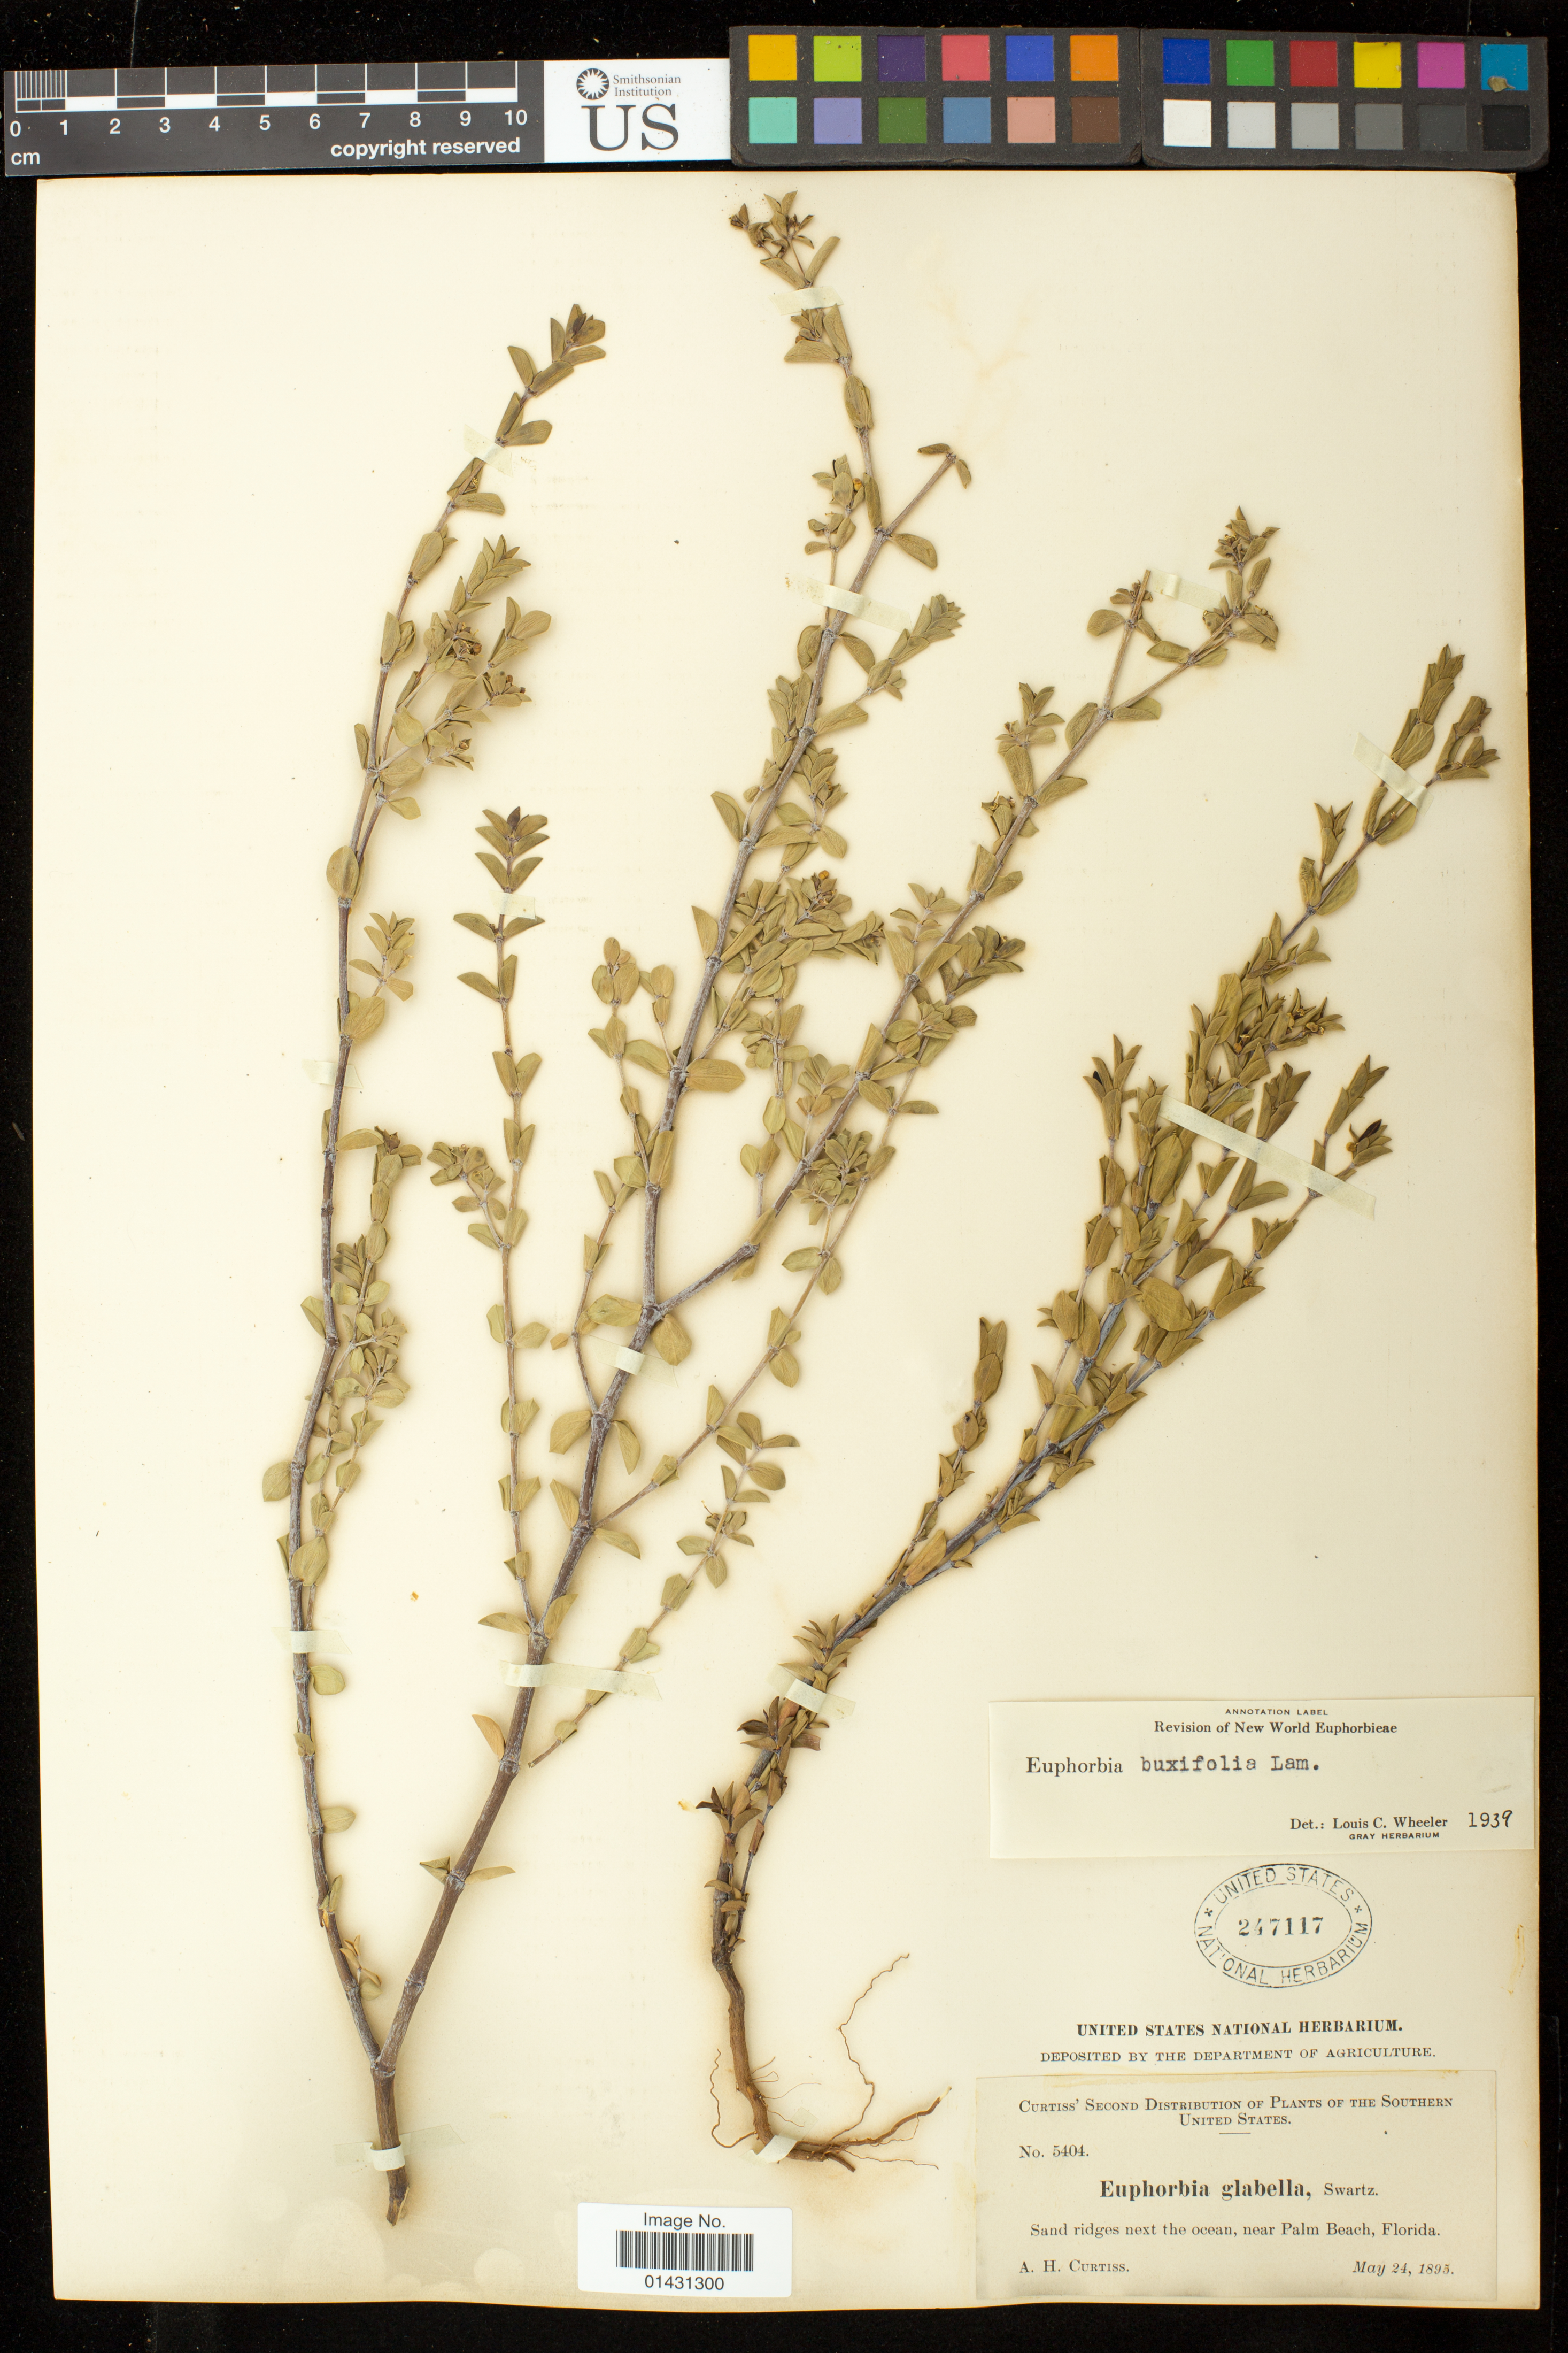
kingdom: Plantae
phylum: Tracheophyta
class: Magnoliopsida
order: Malpighiales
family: Euphorbiaceae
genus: Euphorbia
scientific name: Euphorbia mesembryanthemifolia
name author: Jacq.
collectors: A. H. Curtiss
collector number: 5404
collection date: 1895-05-24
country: United States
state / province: Florida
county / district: Palm Beach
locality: Sand ridges next the ocean, near Palm Beach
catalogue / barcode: US 247117